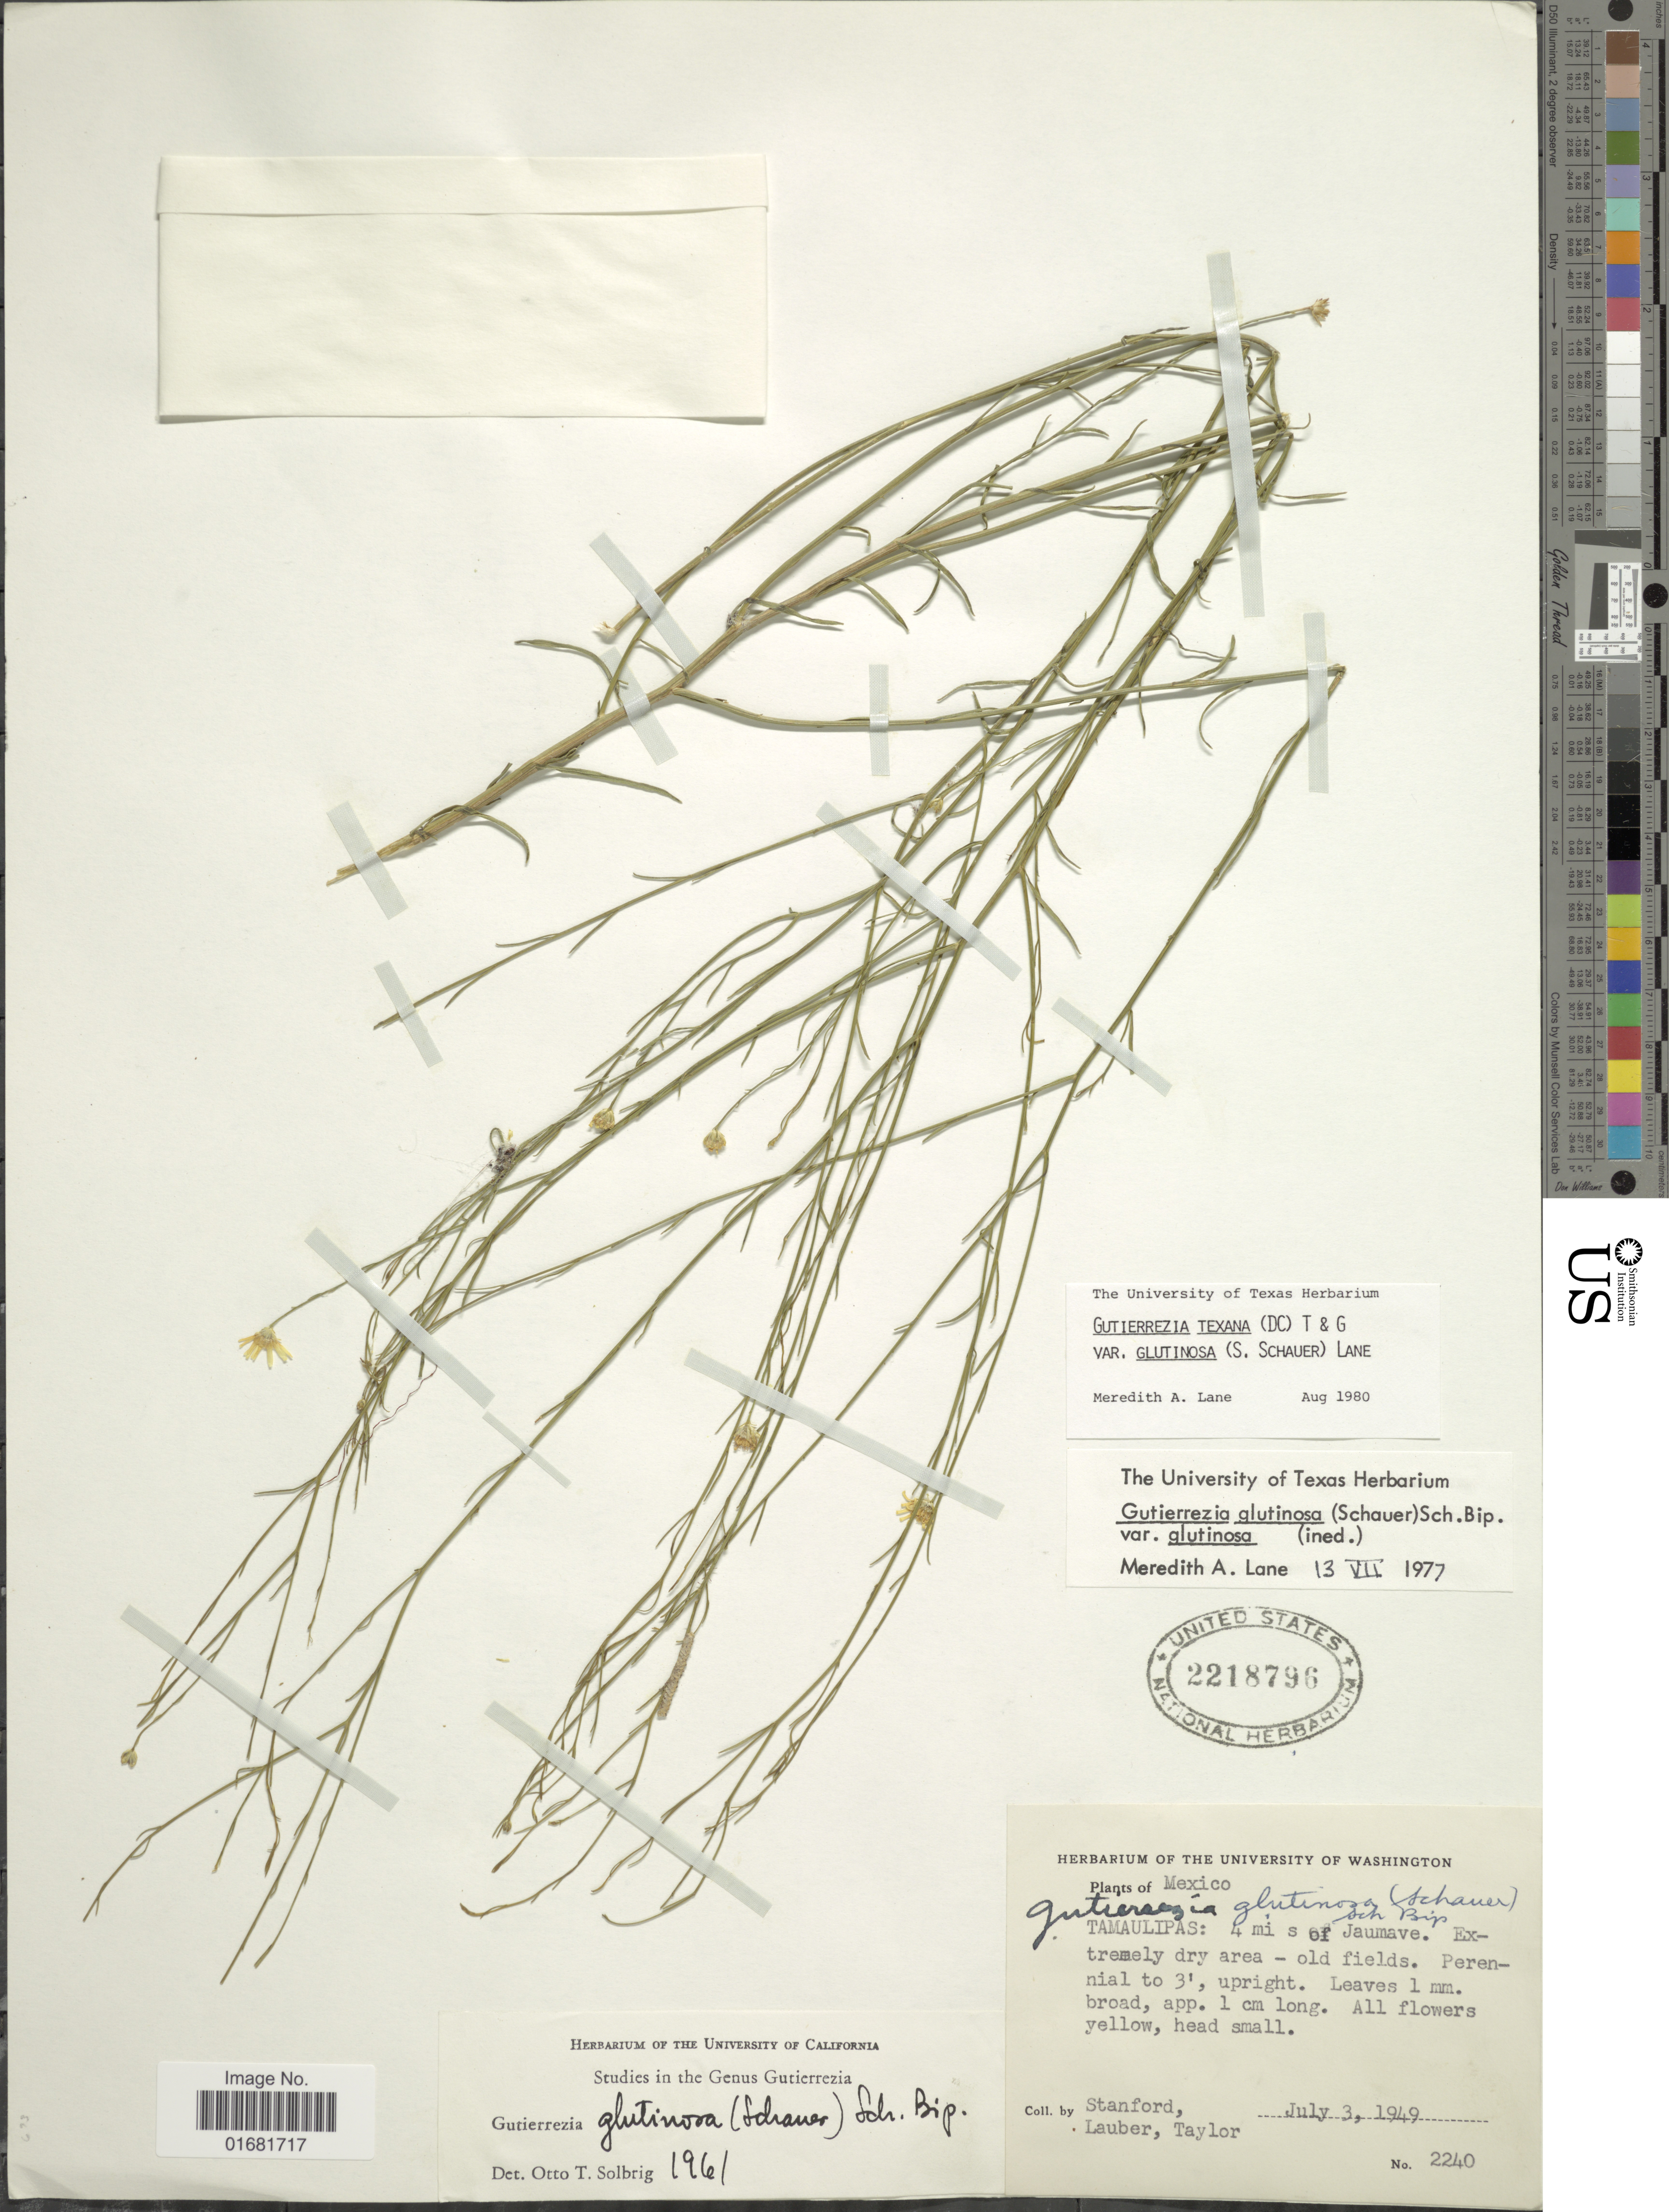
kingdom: Plantae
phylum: Tracheophyta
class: Magnoliopsida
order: Asterales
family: Asteraceae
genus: Gutierrezia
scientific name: Gutierrezia texana var. glutinosa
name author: (S. Schauer) M.A. Lane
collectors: -. Stanford, Lauber, -- & -- Taylor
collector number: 2240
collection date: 1949-07-03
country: Mexico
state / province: Tamaulipas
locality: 4 mi s of Jaumave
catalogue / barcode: US 2218796